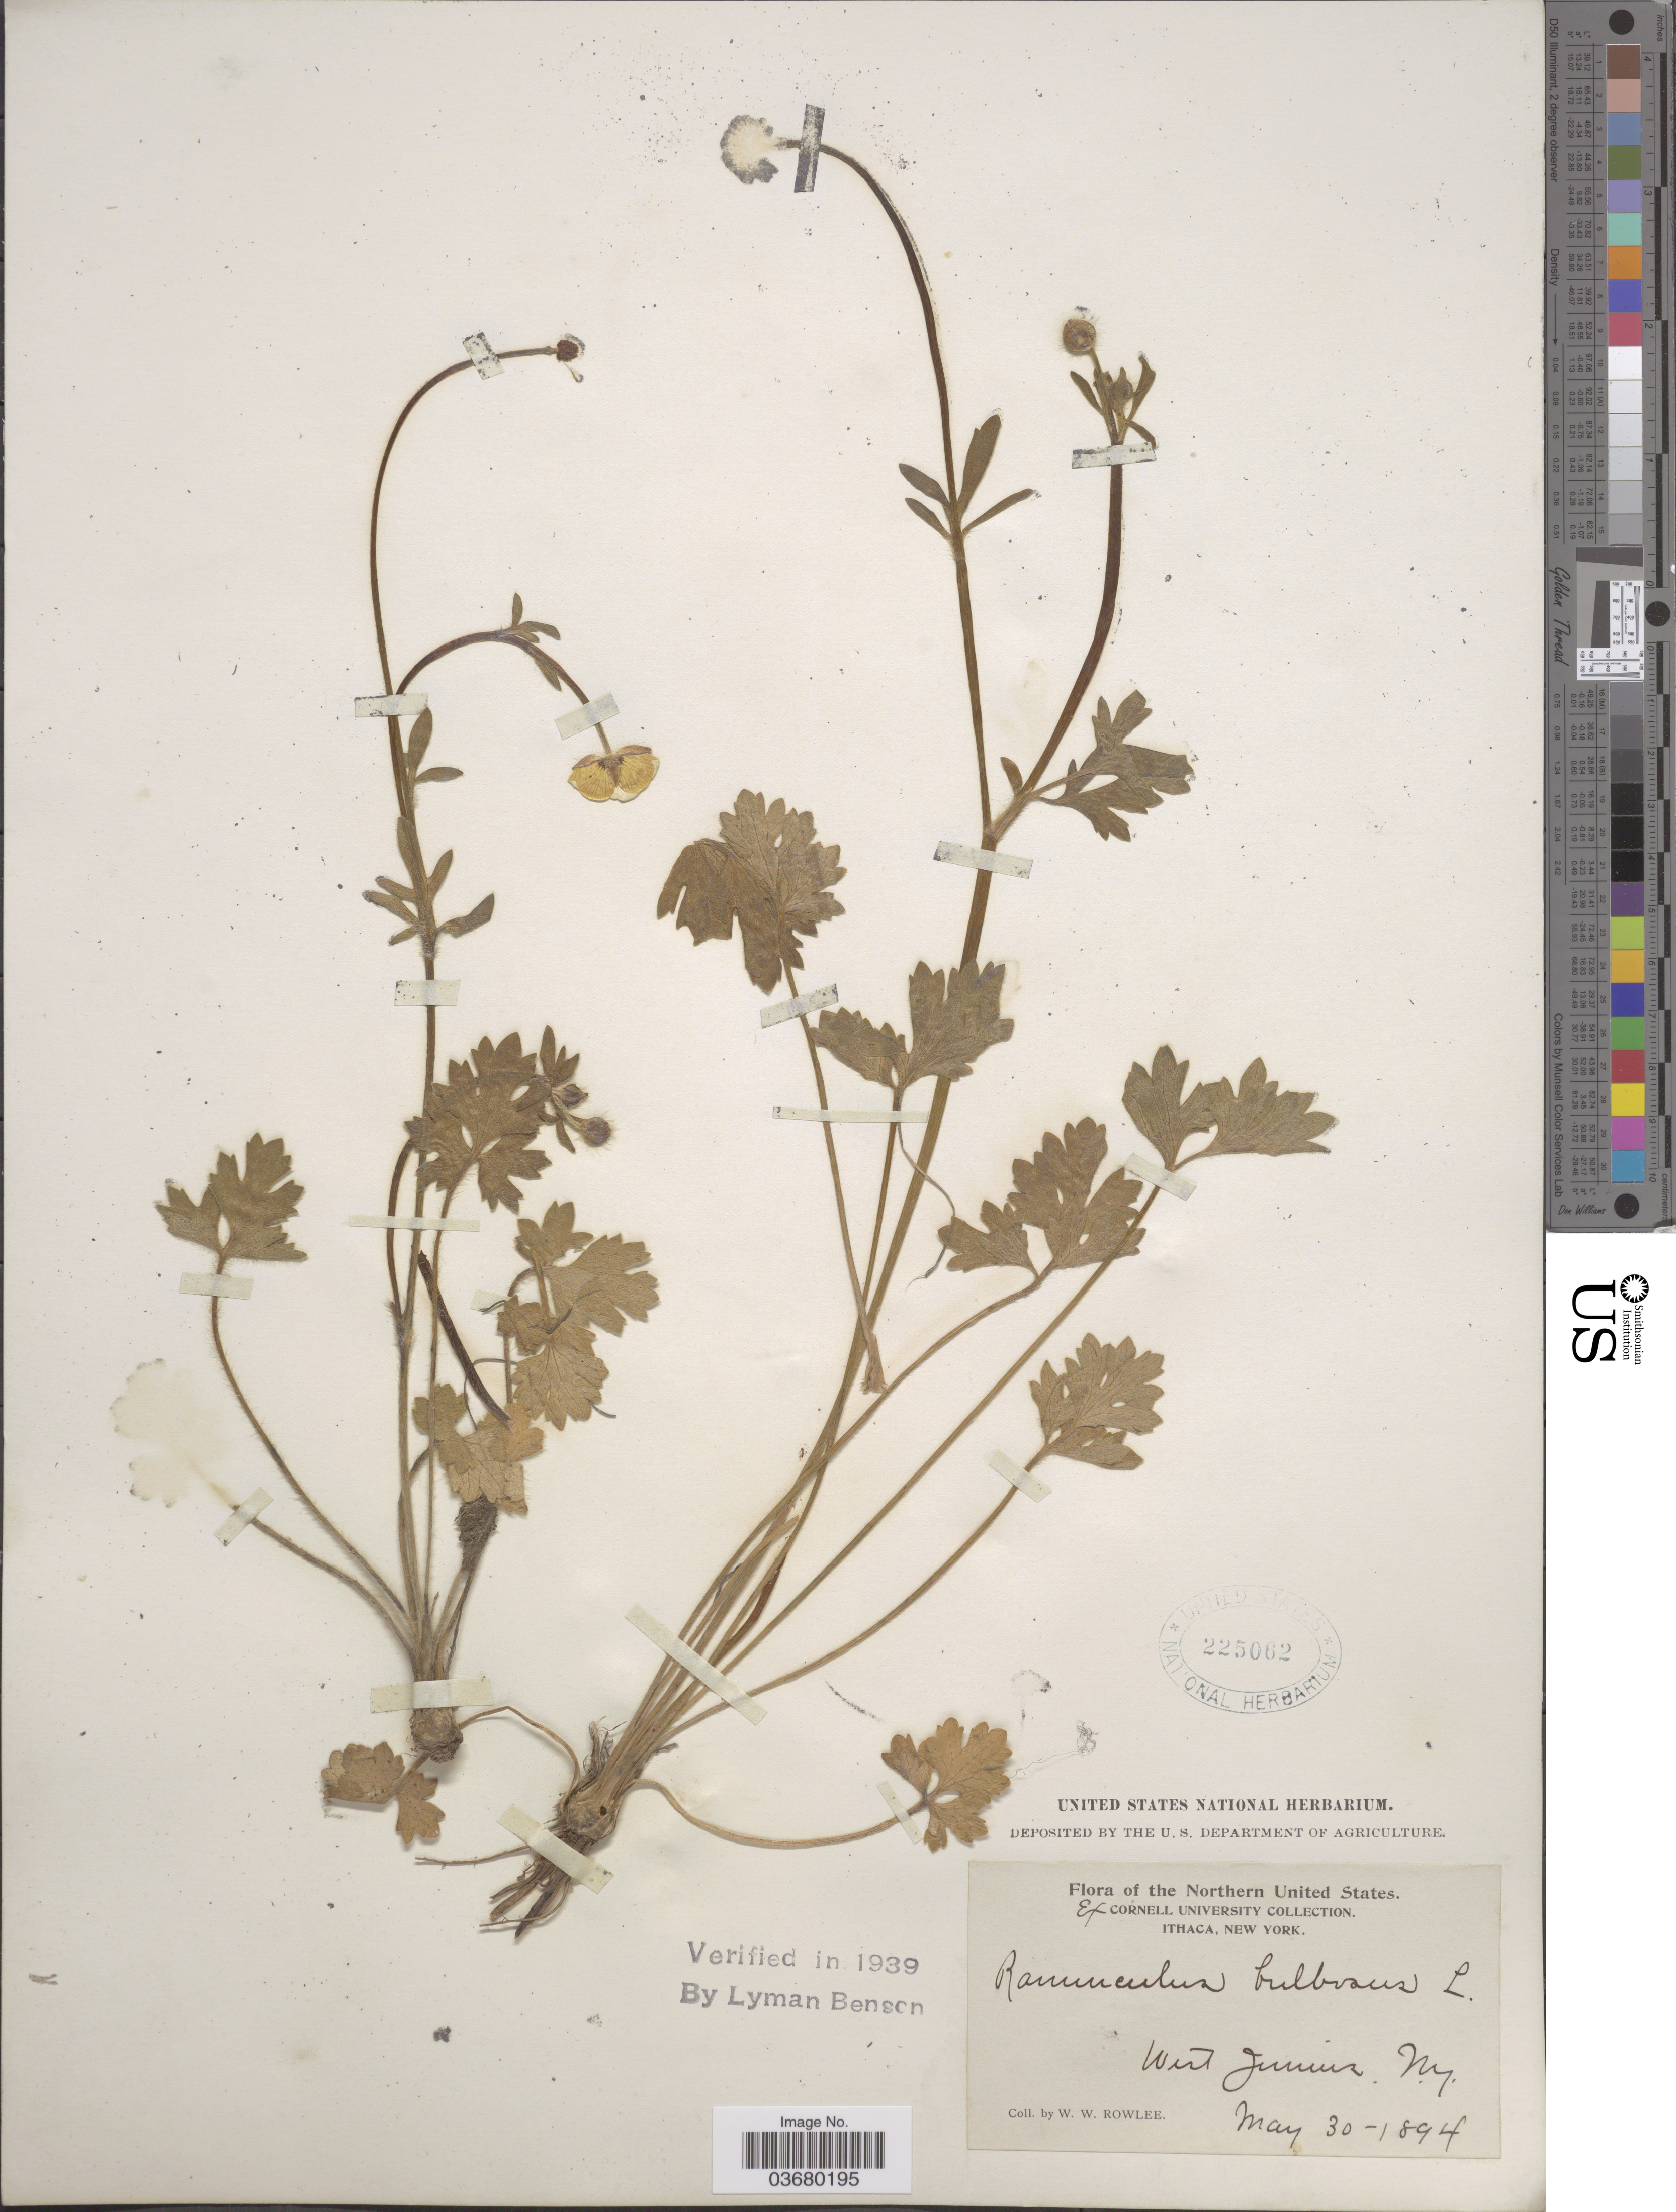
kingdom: Plantae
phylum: Tracheophyta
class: Magnoliopsida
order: Ranunculales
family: Ranunculaceae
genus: Ranunculus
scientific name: Ranunculus bulbosus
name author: L.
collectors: W. W. Rowlee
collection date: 1894-05-30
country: United States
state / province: New York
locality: Northern United States. West Junius.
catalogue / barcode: US 225062